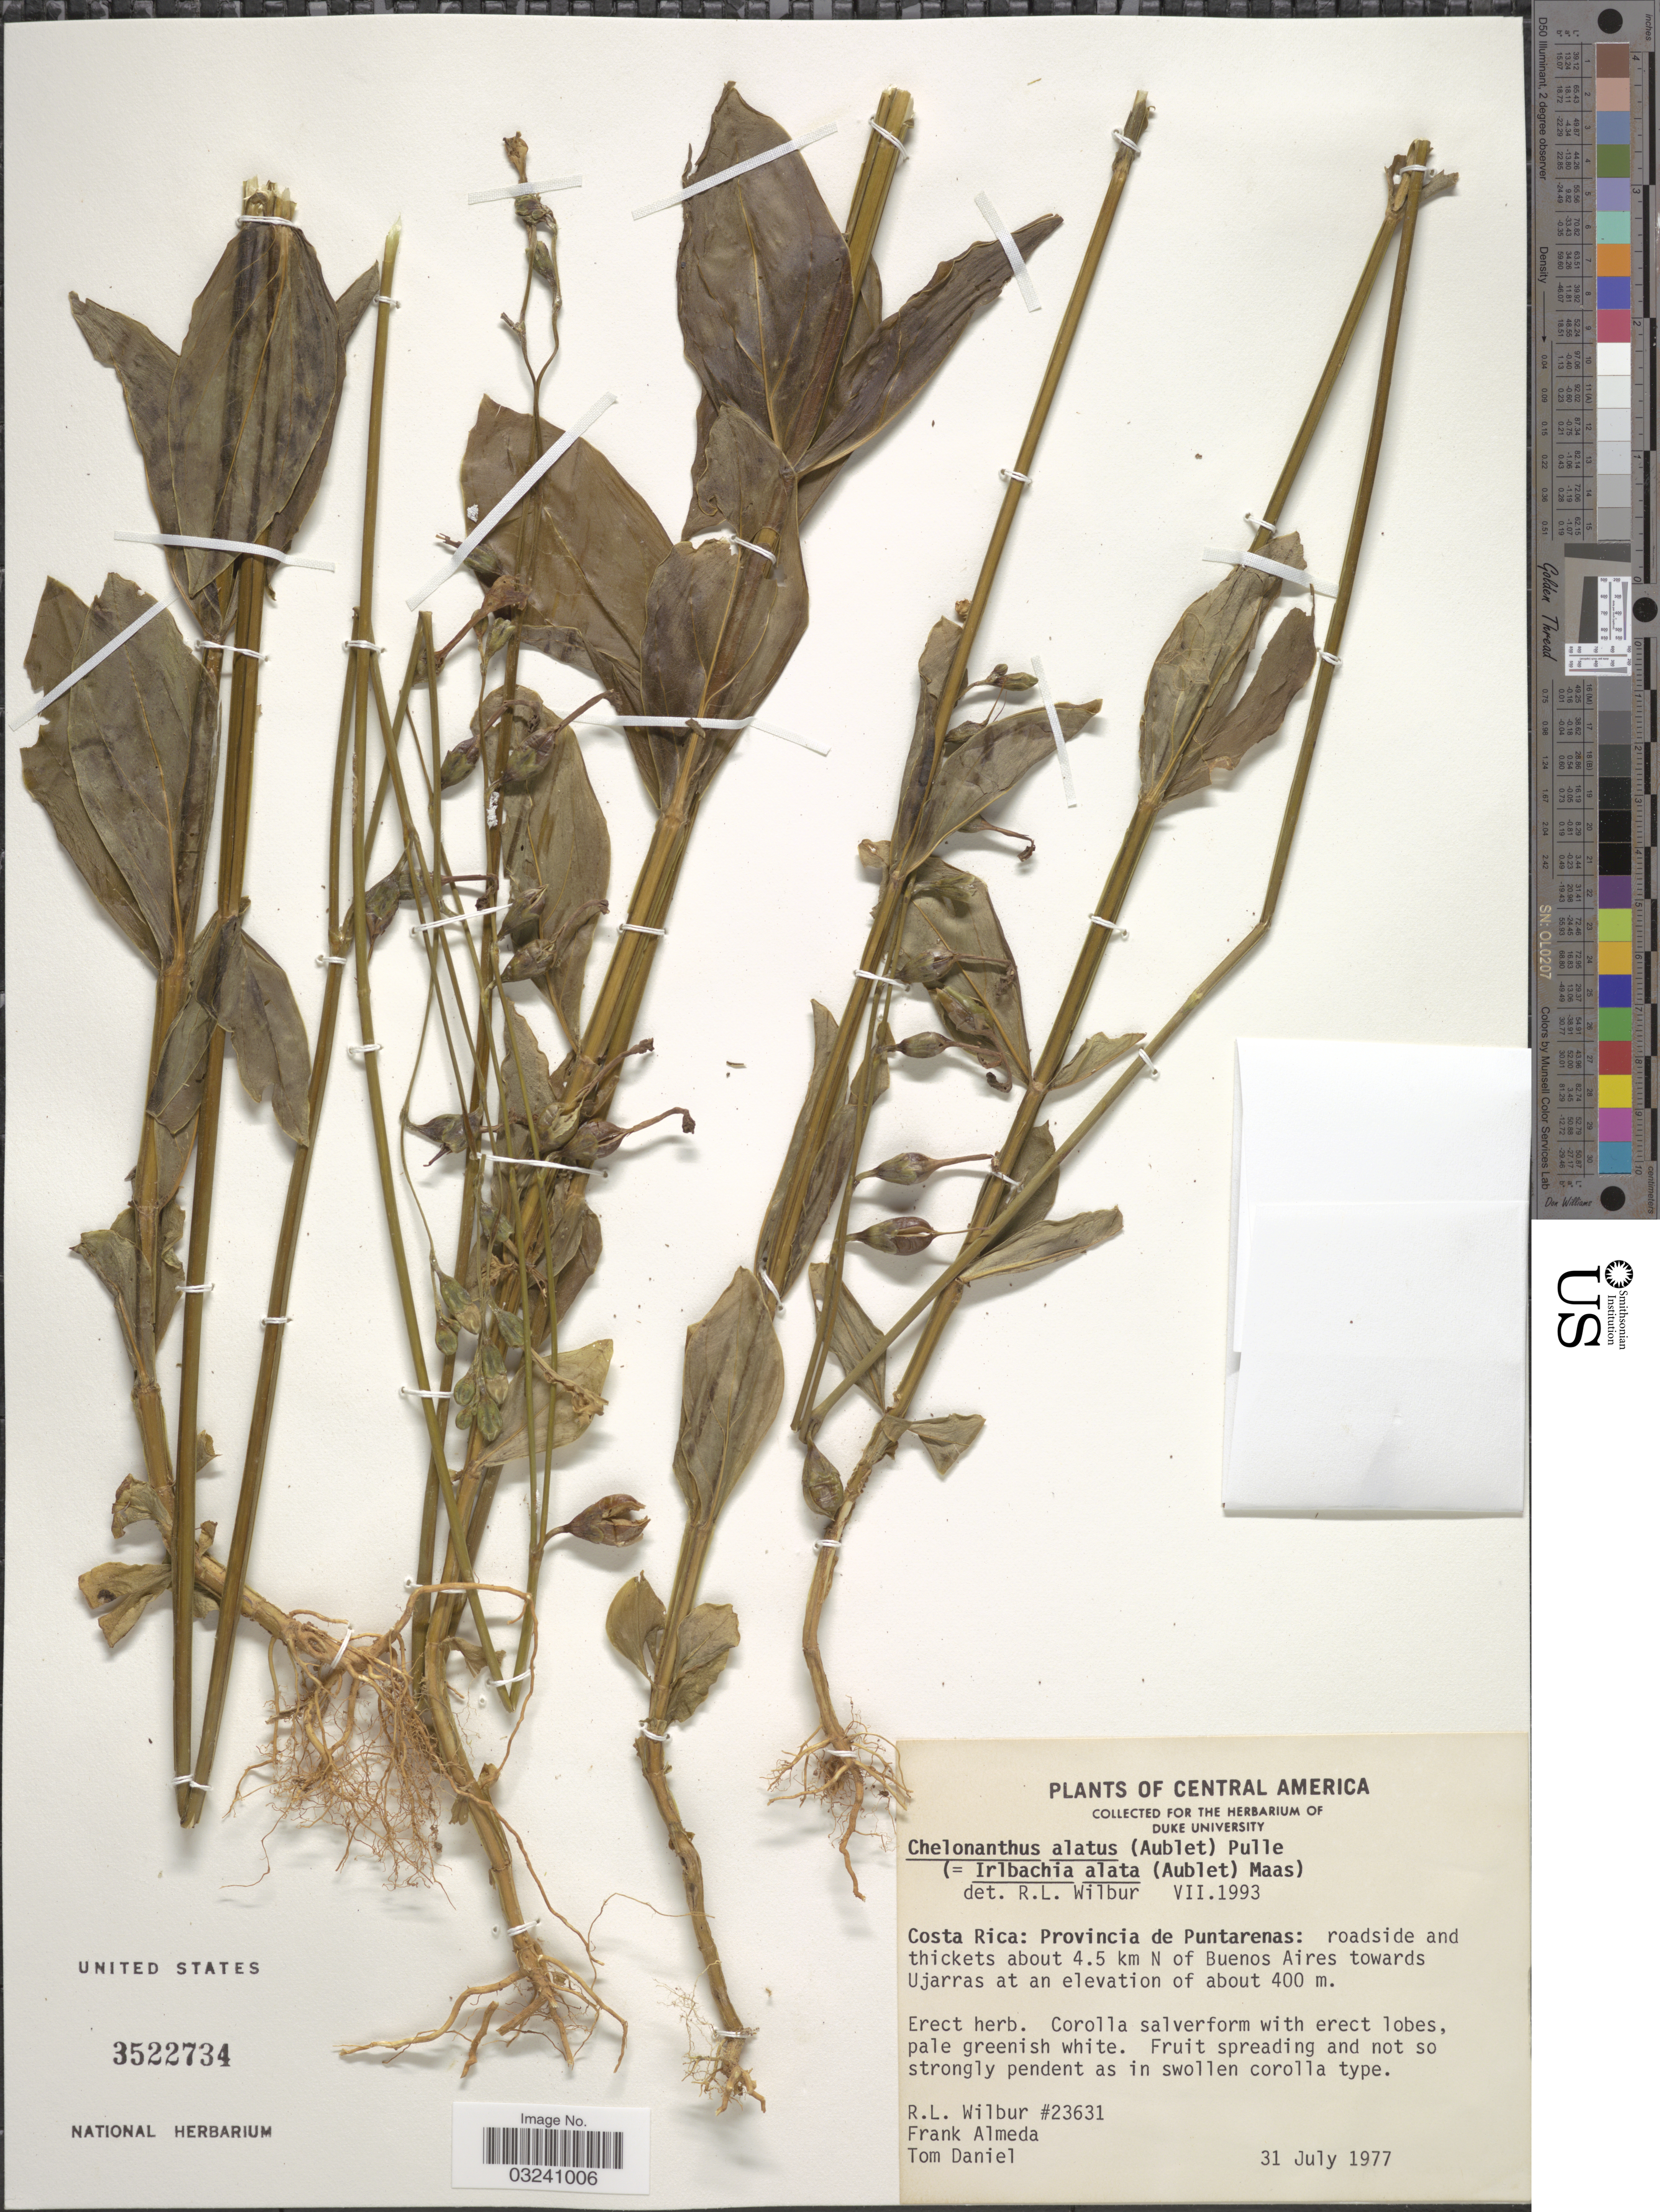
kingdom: Plantae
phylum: Tracheophyta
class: Magnoliopsida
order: Gentianales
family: Gentianaceae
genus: Chelonanthus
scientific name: Chelonanthus alatus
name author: (Aubl.) Pulle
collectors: R. L. Wilbur, F. Almeda & T. Daniel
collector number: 23631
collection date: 1977-07-31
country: Costa Rica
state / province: Puntarenas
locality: Roadside and thickets about 4.5 km N of Buenos Aires towards Ujarras.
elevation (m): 400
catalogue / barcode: US 3522734